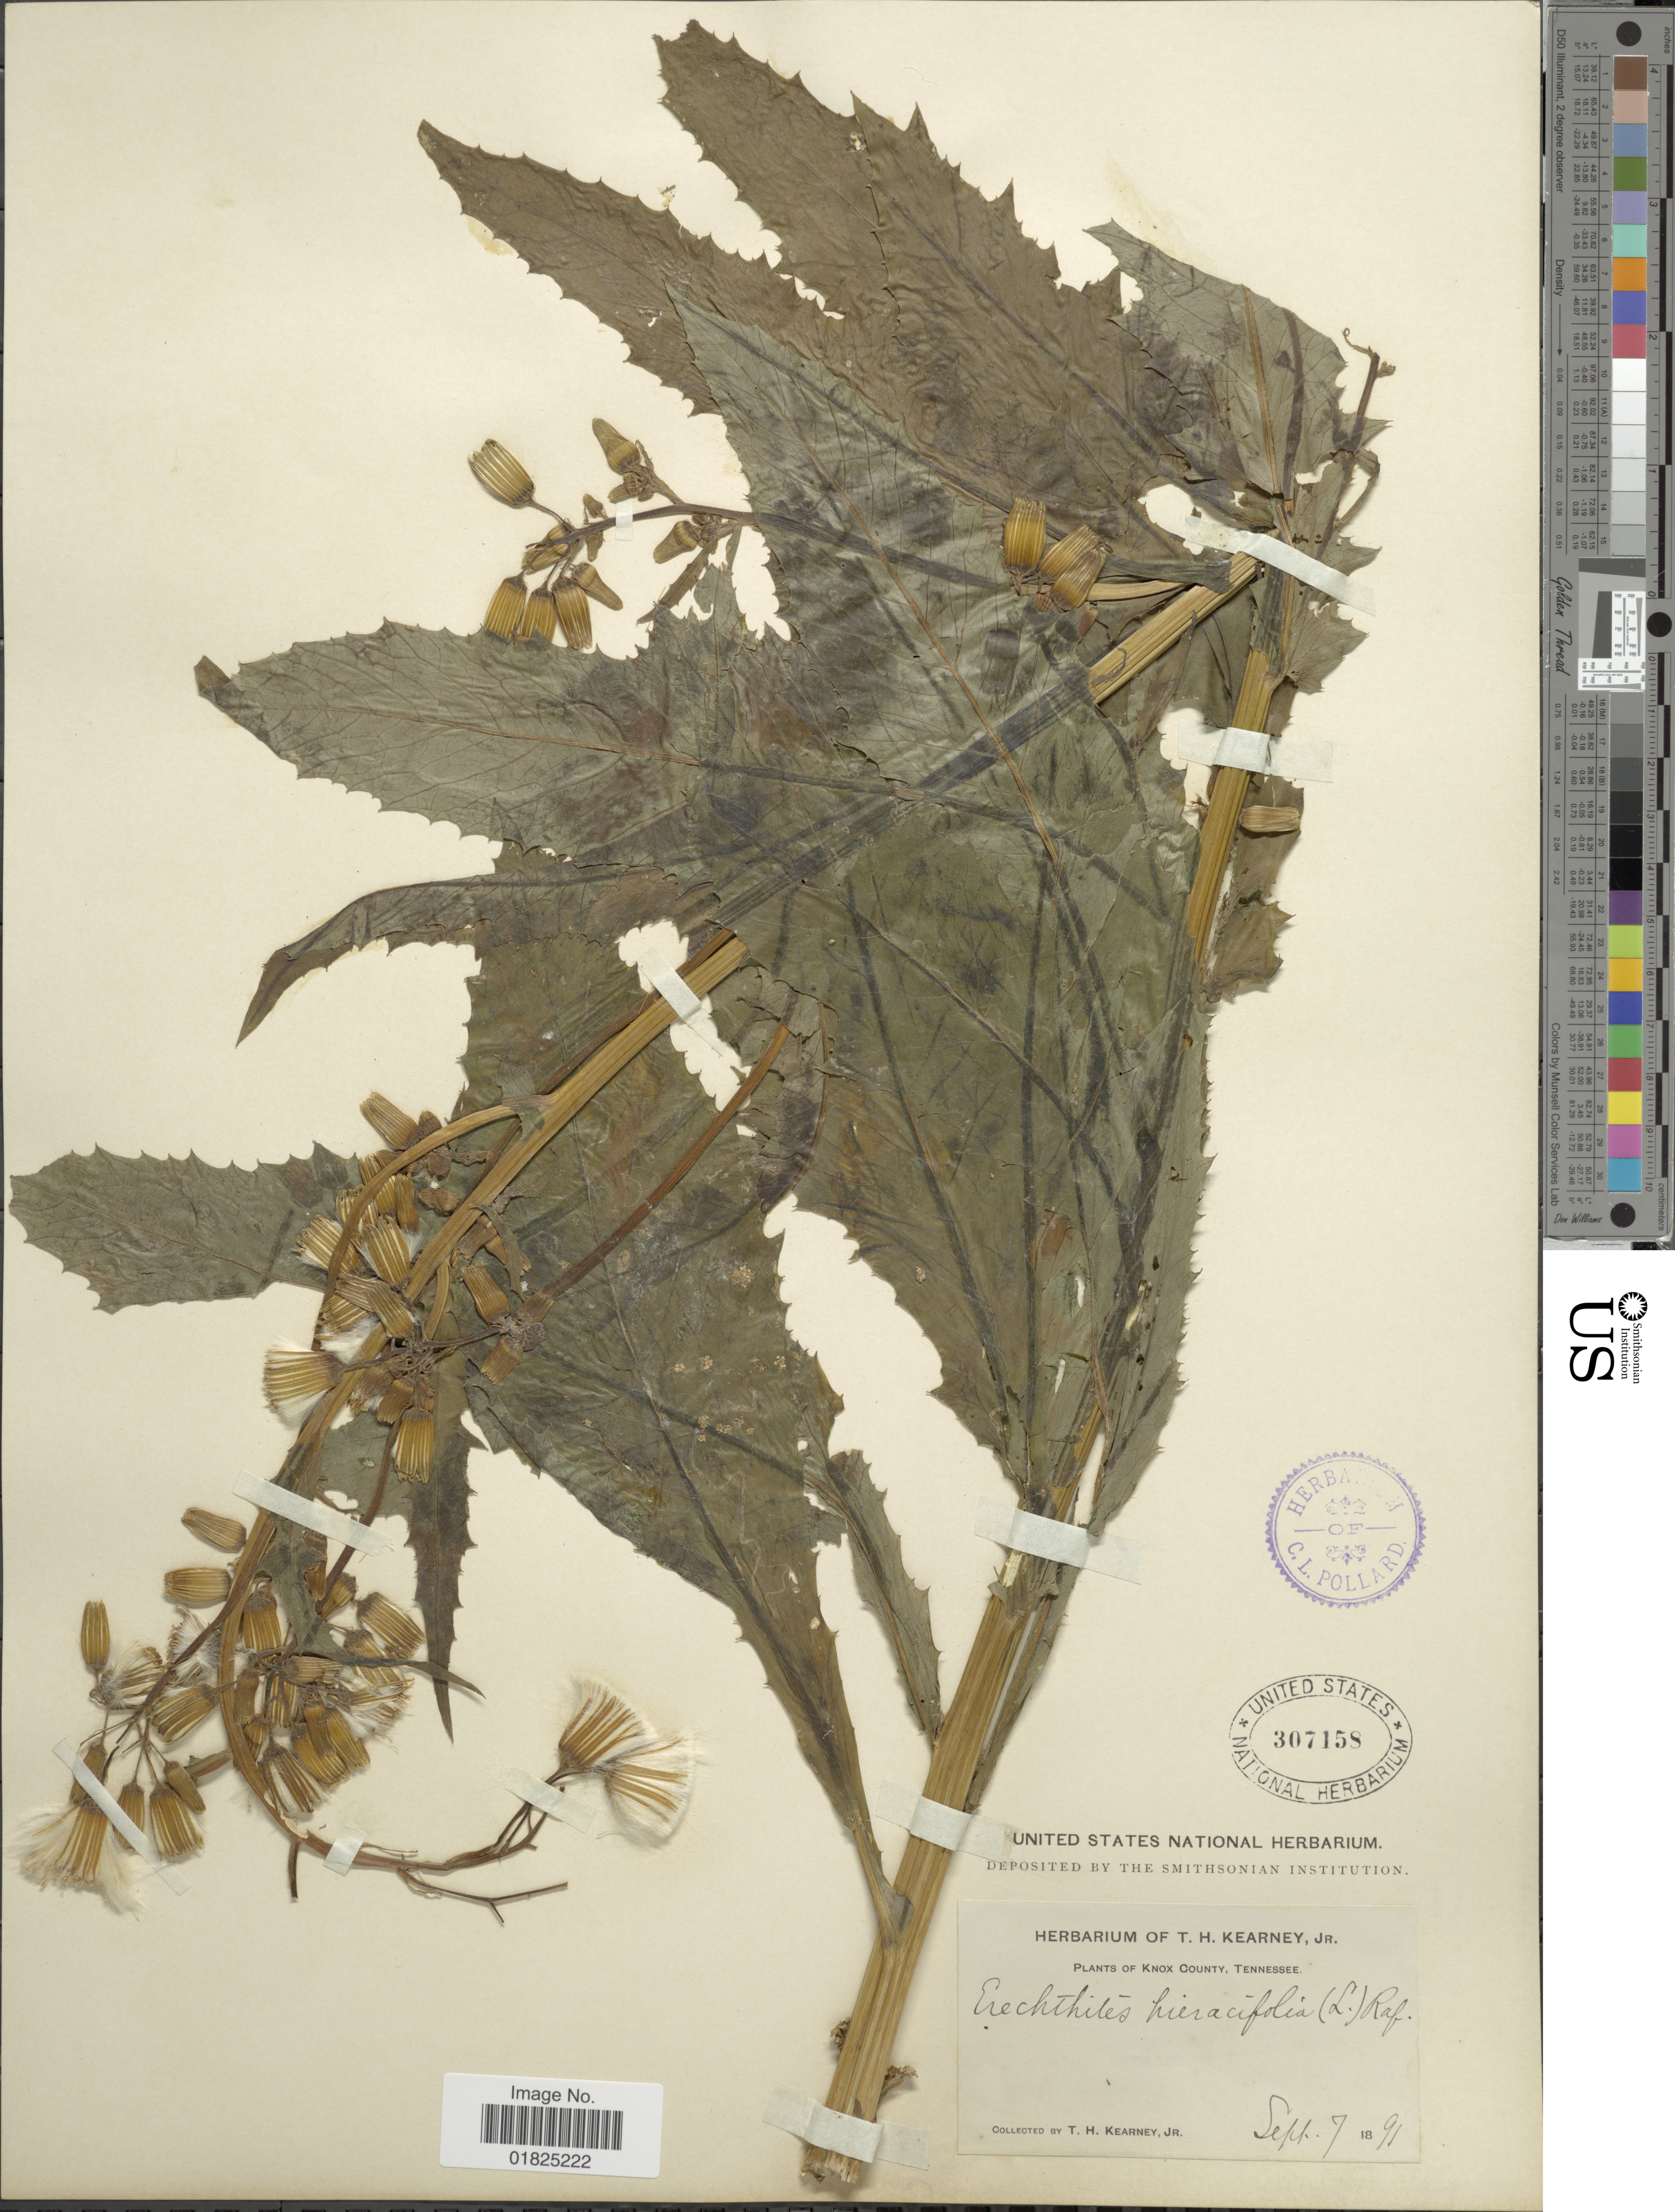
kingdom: Plantae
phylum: Tracheophyta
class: Magnoliopsida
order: Asterales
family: Asteraceae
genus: Erechtites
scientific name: Erechtites hieraciifolius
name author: (L.) Raf. ex DC.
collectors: T. H. Kearney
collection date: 1891-09-07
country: United States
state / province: Tennessee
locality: Knox County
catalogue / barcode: US 307158